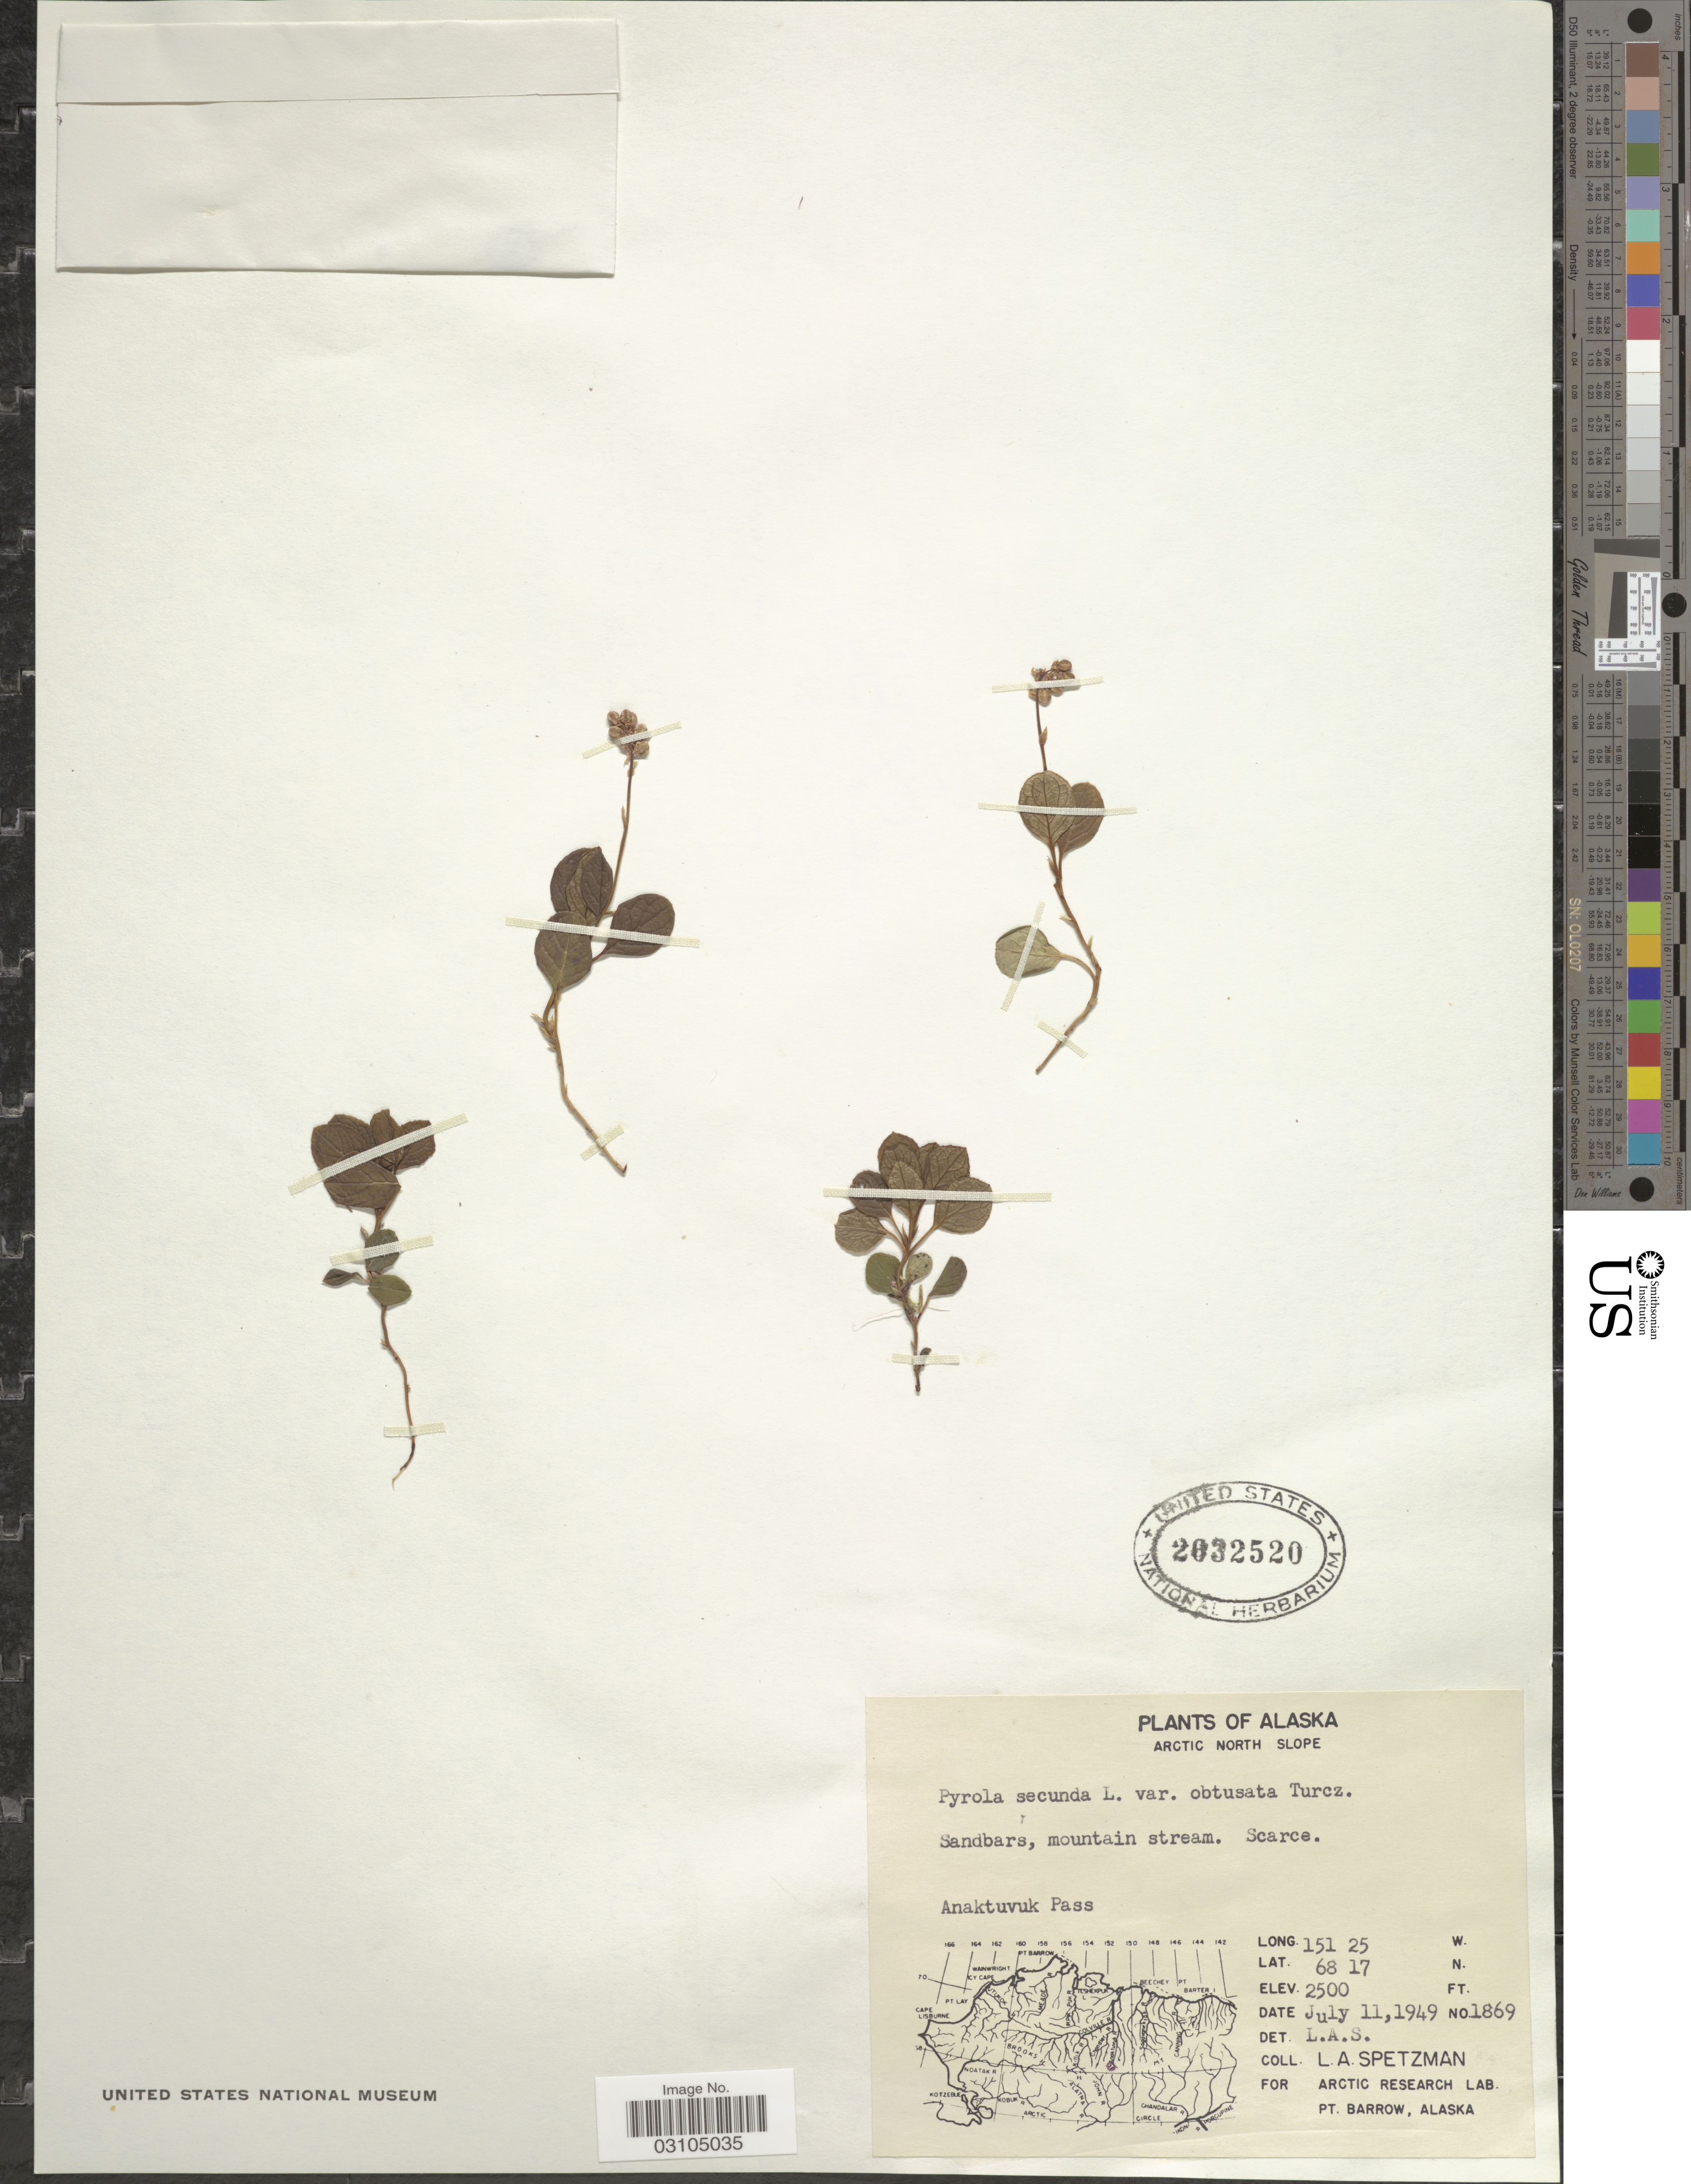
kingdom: Plantae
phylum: Tracheophyta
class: Magnoliopsida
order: Ericales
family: Ericaceae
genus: Orthilia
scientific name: Orthilia secunda var. obtusata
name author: (Turcz.) House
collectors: L. Spetzman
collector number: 1869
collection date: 1949-07-11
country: United States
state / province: Alaska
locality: Arctic North Slope, Anaktuvuk Pass.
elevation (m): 762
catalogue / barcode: US 2032520